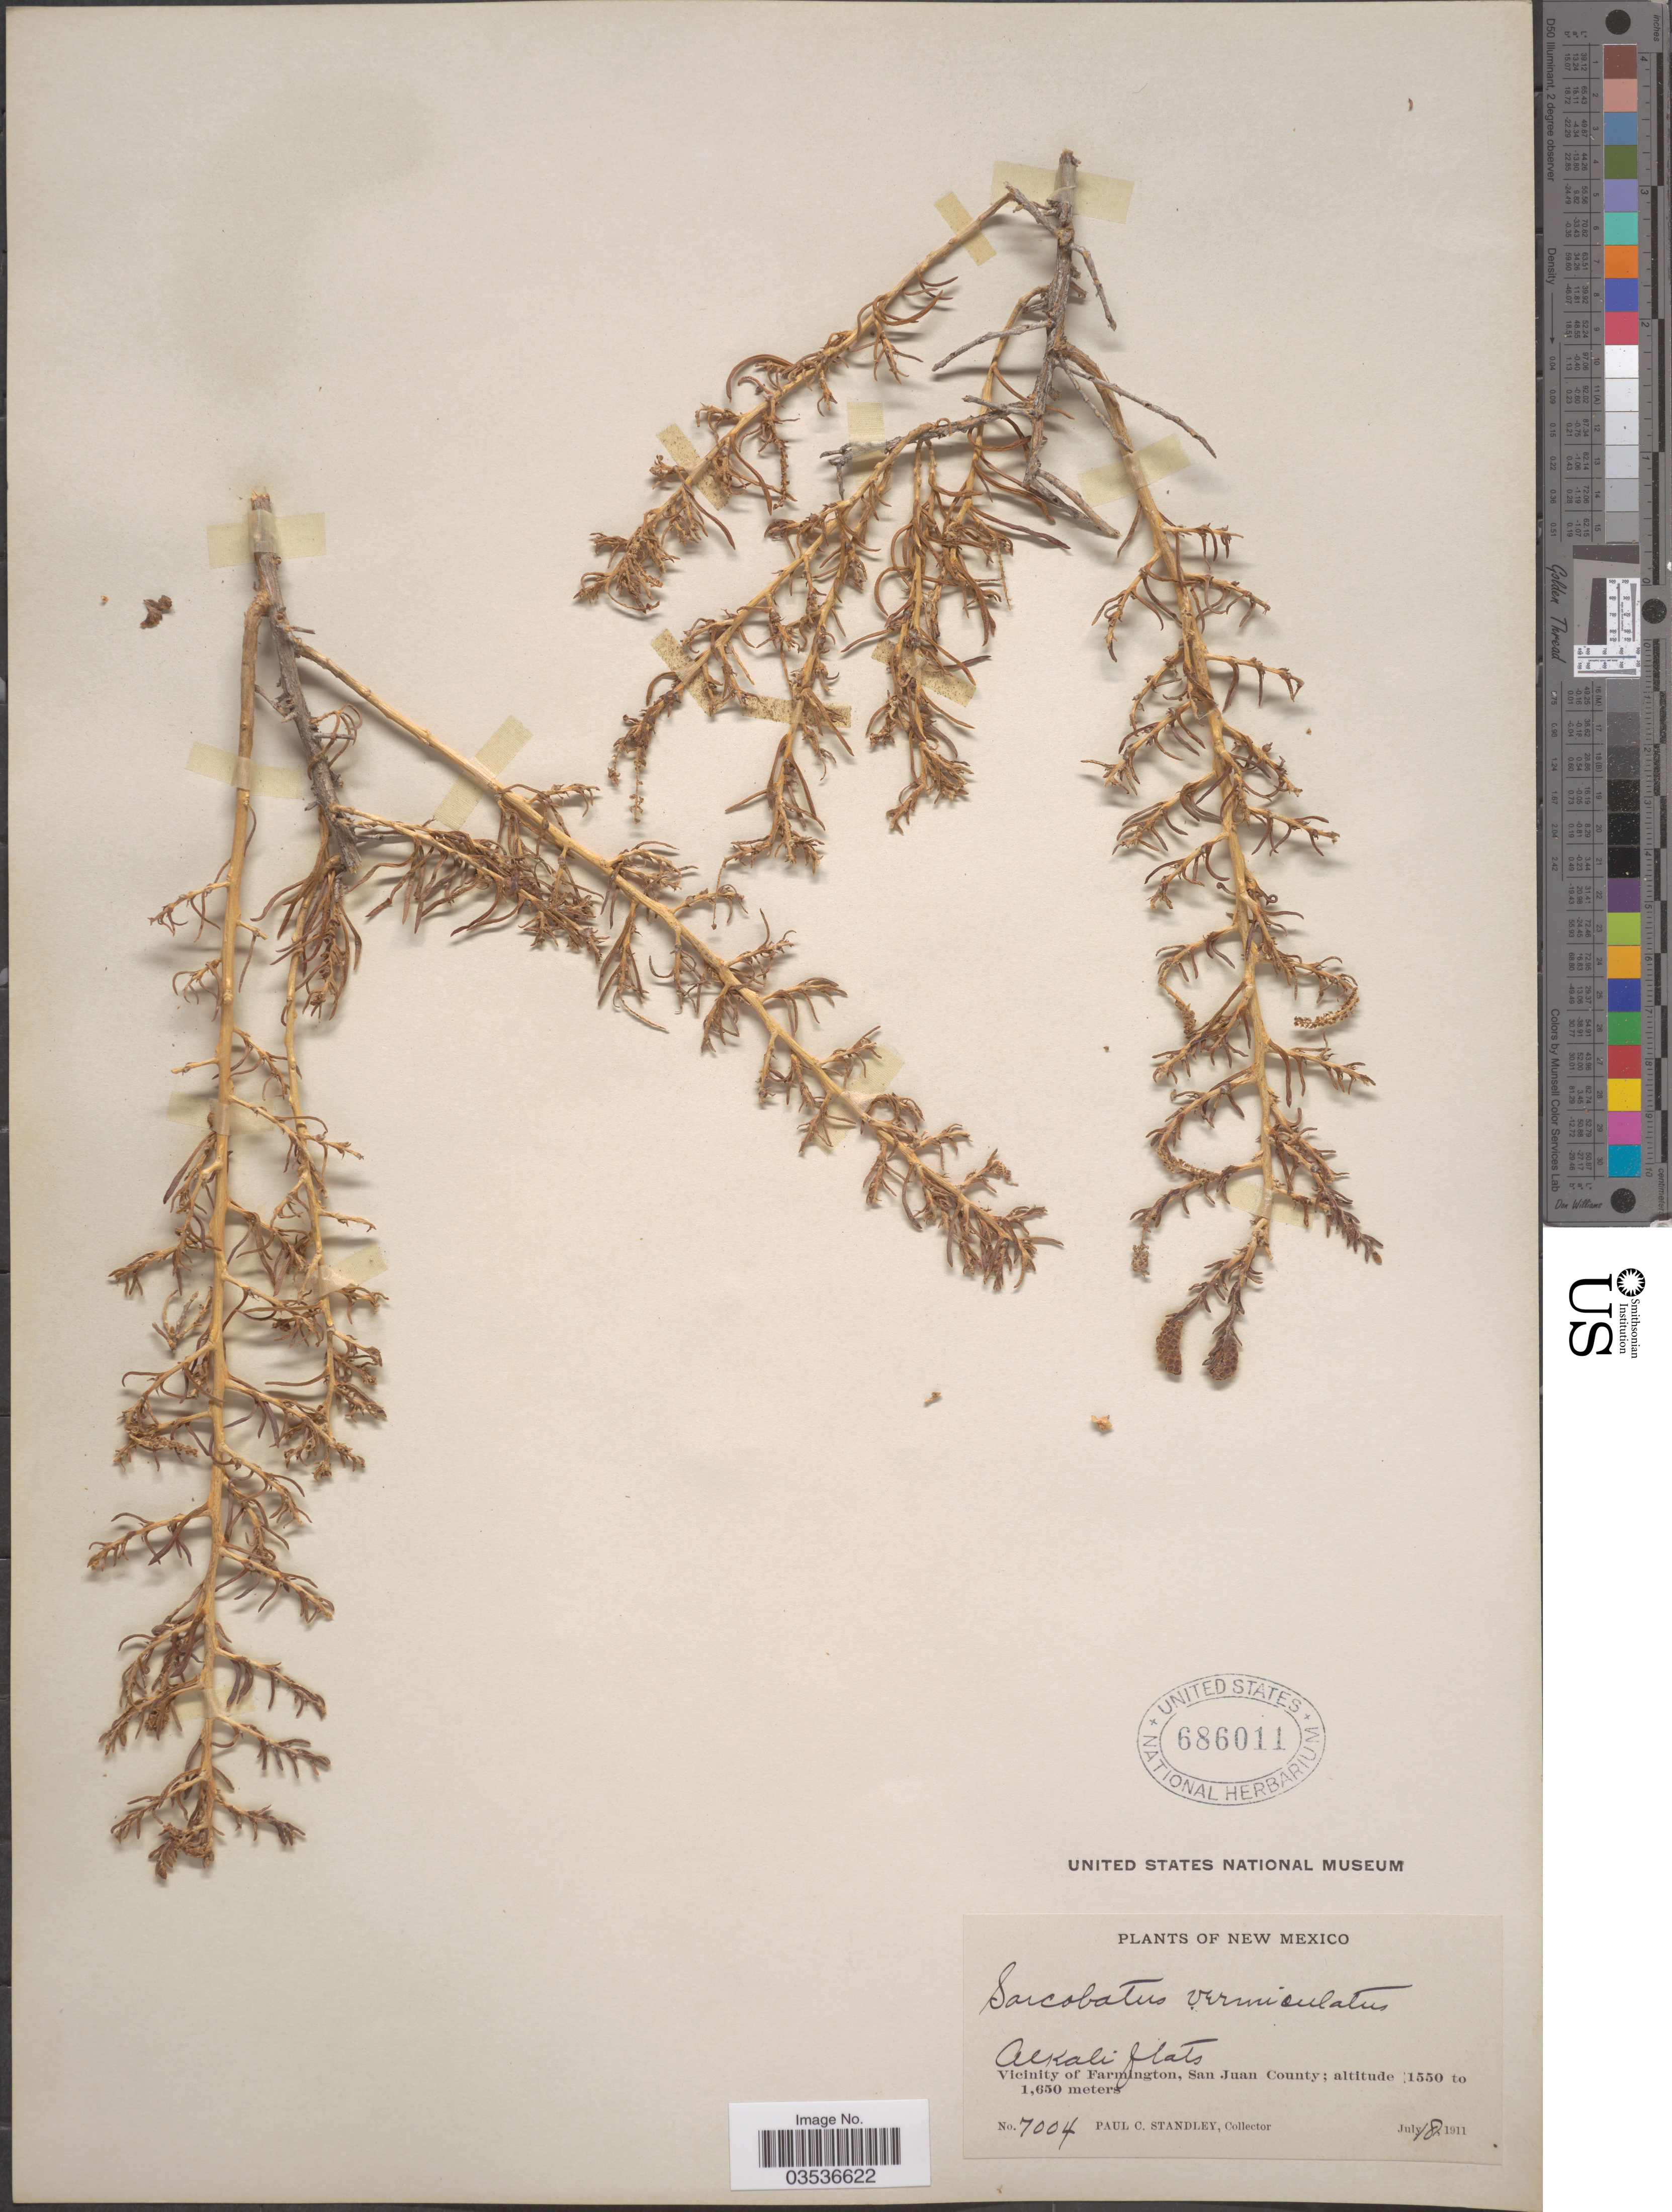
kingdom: Plantae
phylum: Tracheophyta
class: Magnoliopsida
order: Caryophyllales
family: Sarcobataceae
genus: Sarcobatus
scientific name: Sarcobatus vermiculatus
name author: (Hook.) Torr.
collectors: P. C. Standley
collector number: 7004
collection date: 1911-07-18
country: United States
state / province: New Mexico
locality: Alkali flats, Vicinity of Farmington, San Juan County.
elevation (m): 1550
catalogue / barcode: US 686011